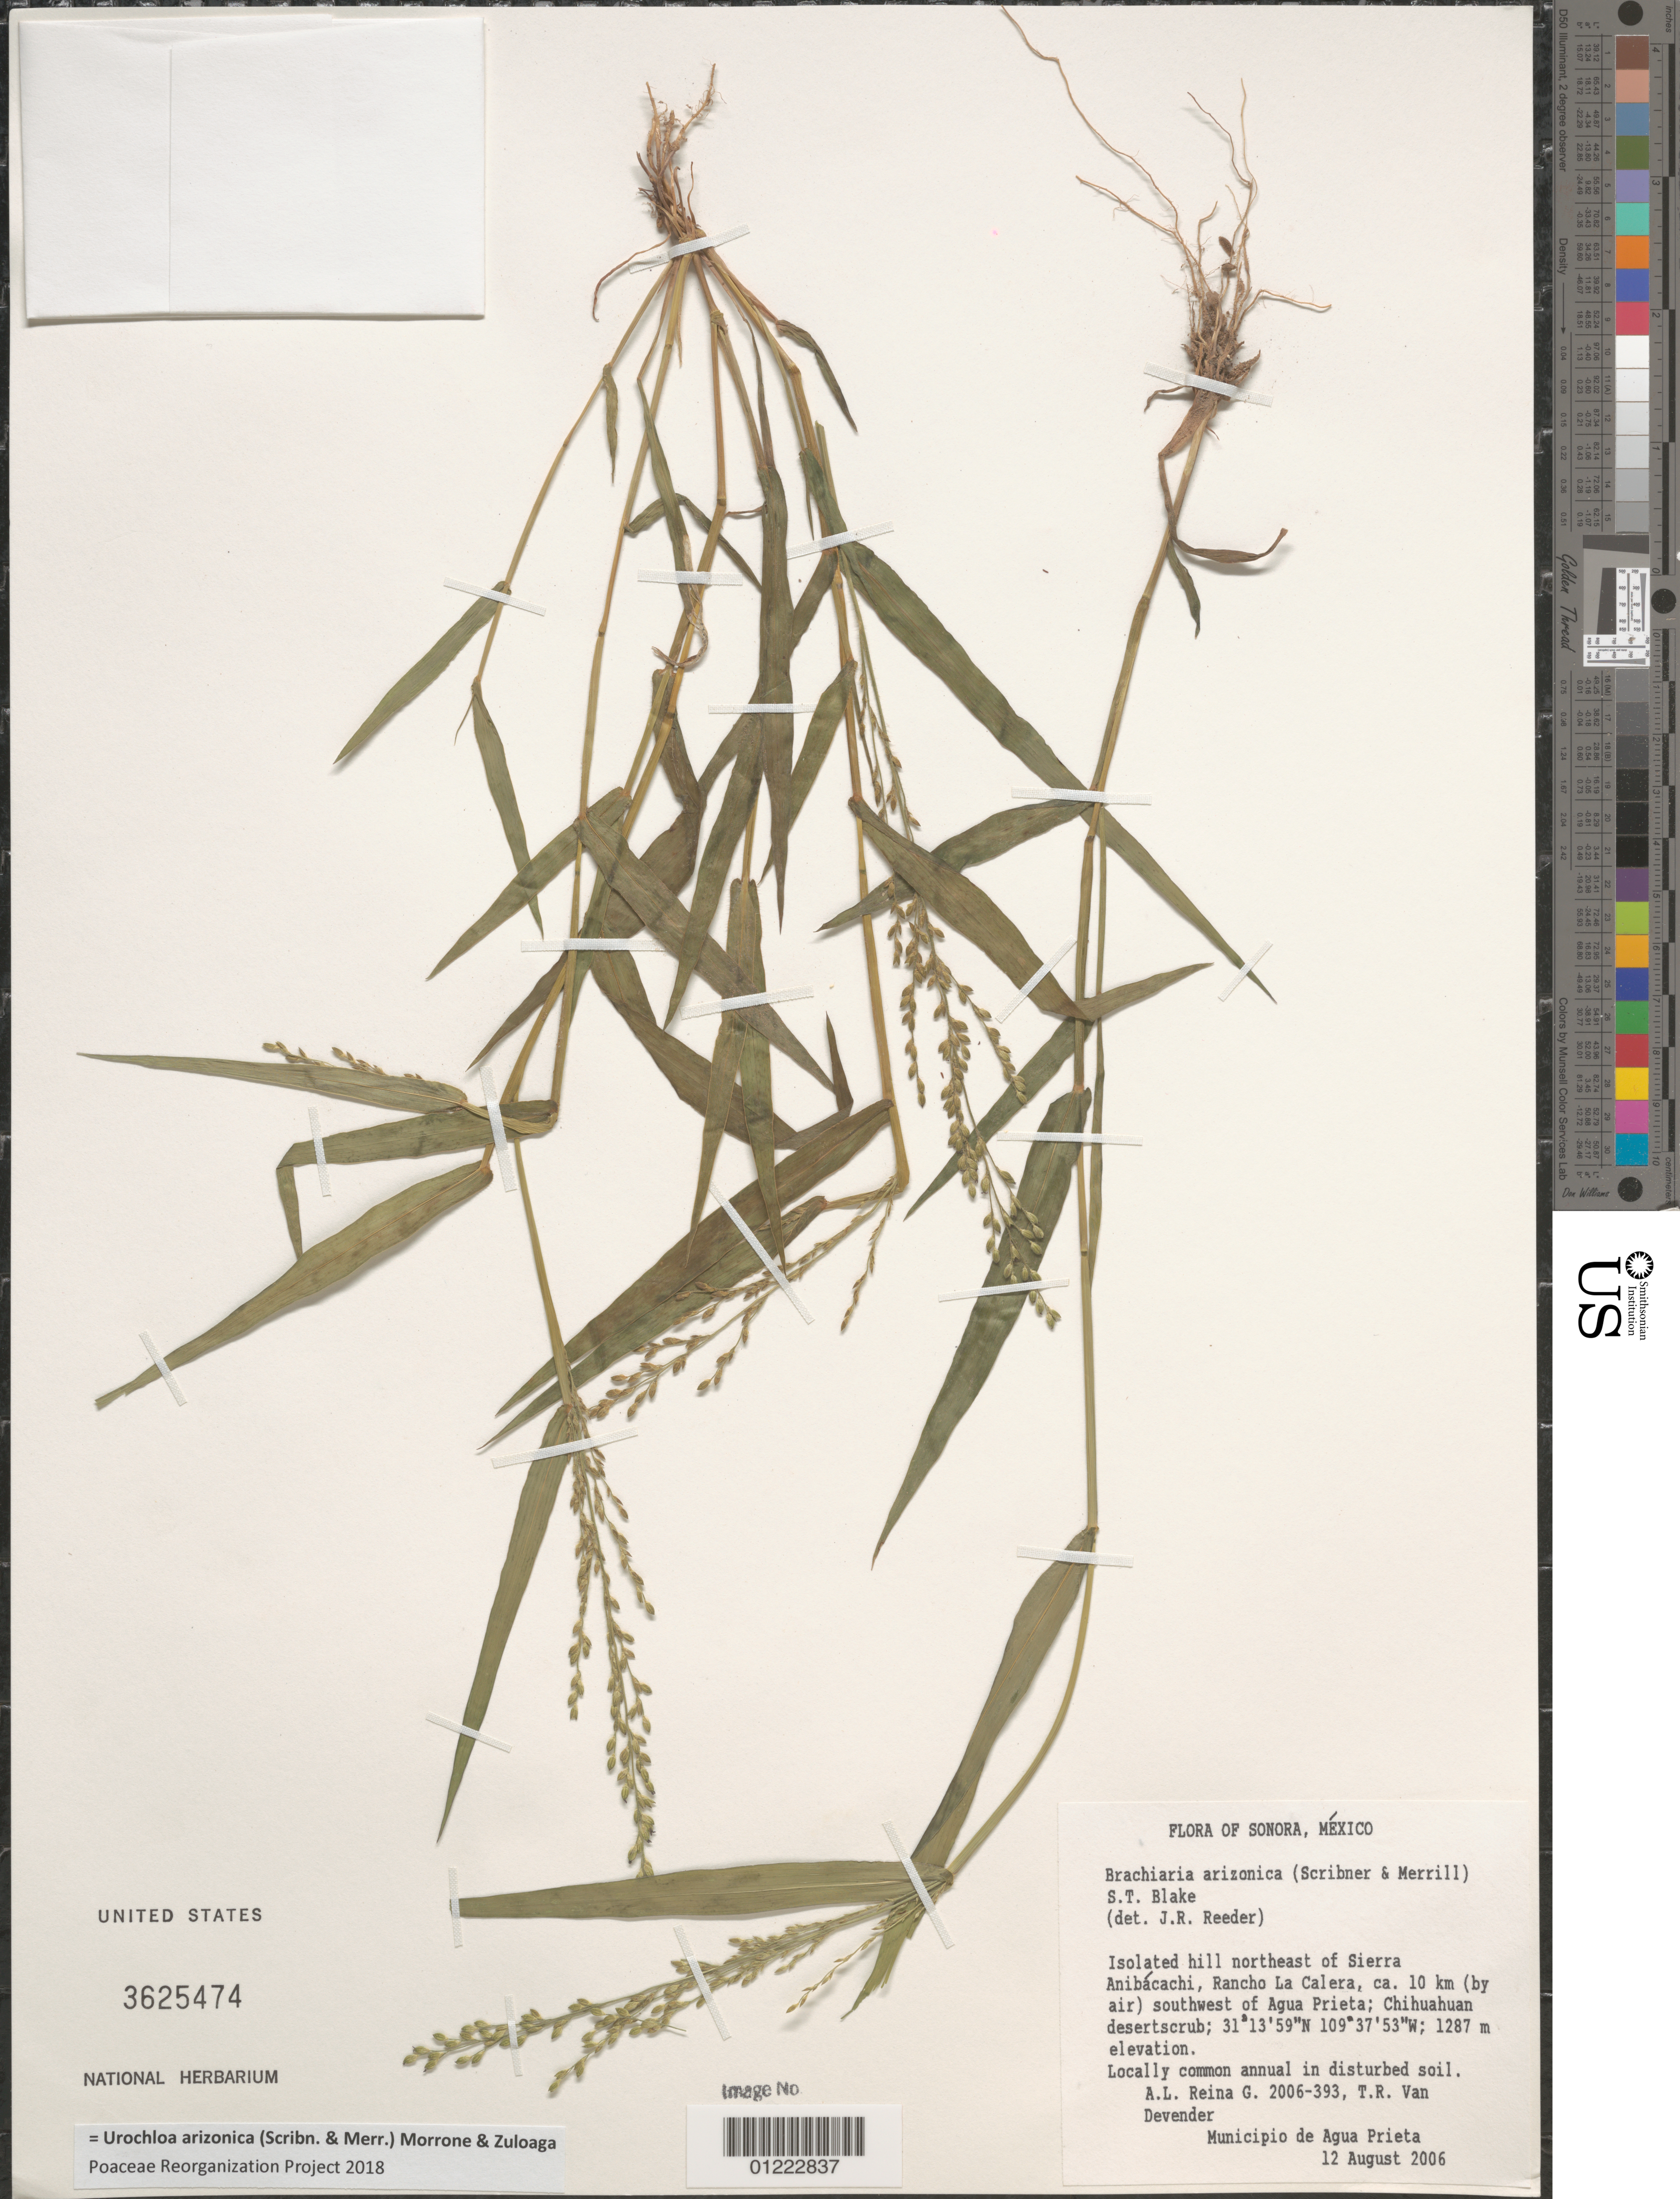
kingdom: Plantae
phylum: Tracheophyta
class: Liliopsida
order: Poales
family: Poaceae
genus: Brachiaria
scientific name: Brachiaria arizonica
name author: (Scribn. & Merr.) S.T. Blake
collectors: A. L. Reina G. & T. R. Van Devender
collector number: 2006-393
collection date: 2006-08-12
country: Mexico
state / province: Sonora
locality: Municipio de Agua Prieta Isolated hill northeast of Sierra Anibacachi, Rancho La Calera, ca. 10 km (by air) southwest of Agua Prieta; Chihuahuan desertscrub;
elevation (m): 1287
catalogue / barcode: US 3625474